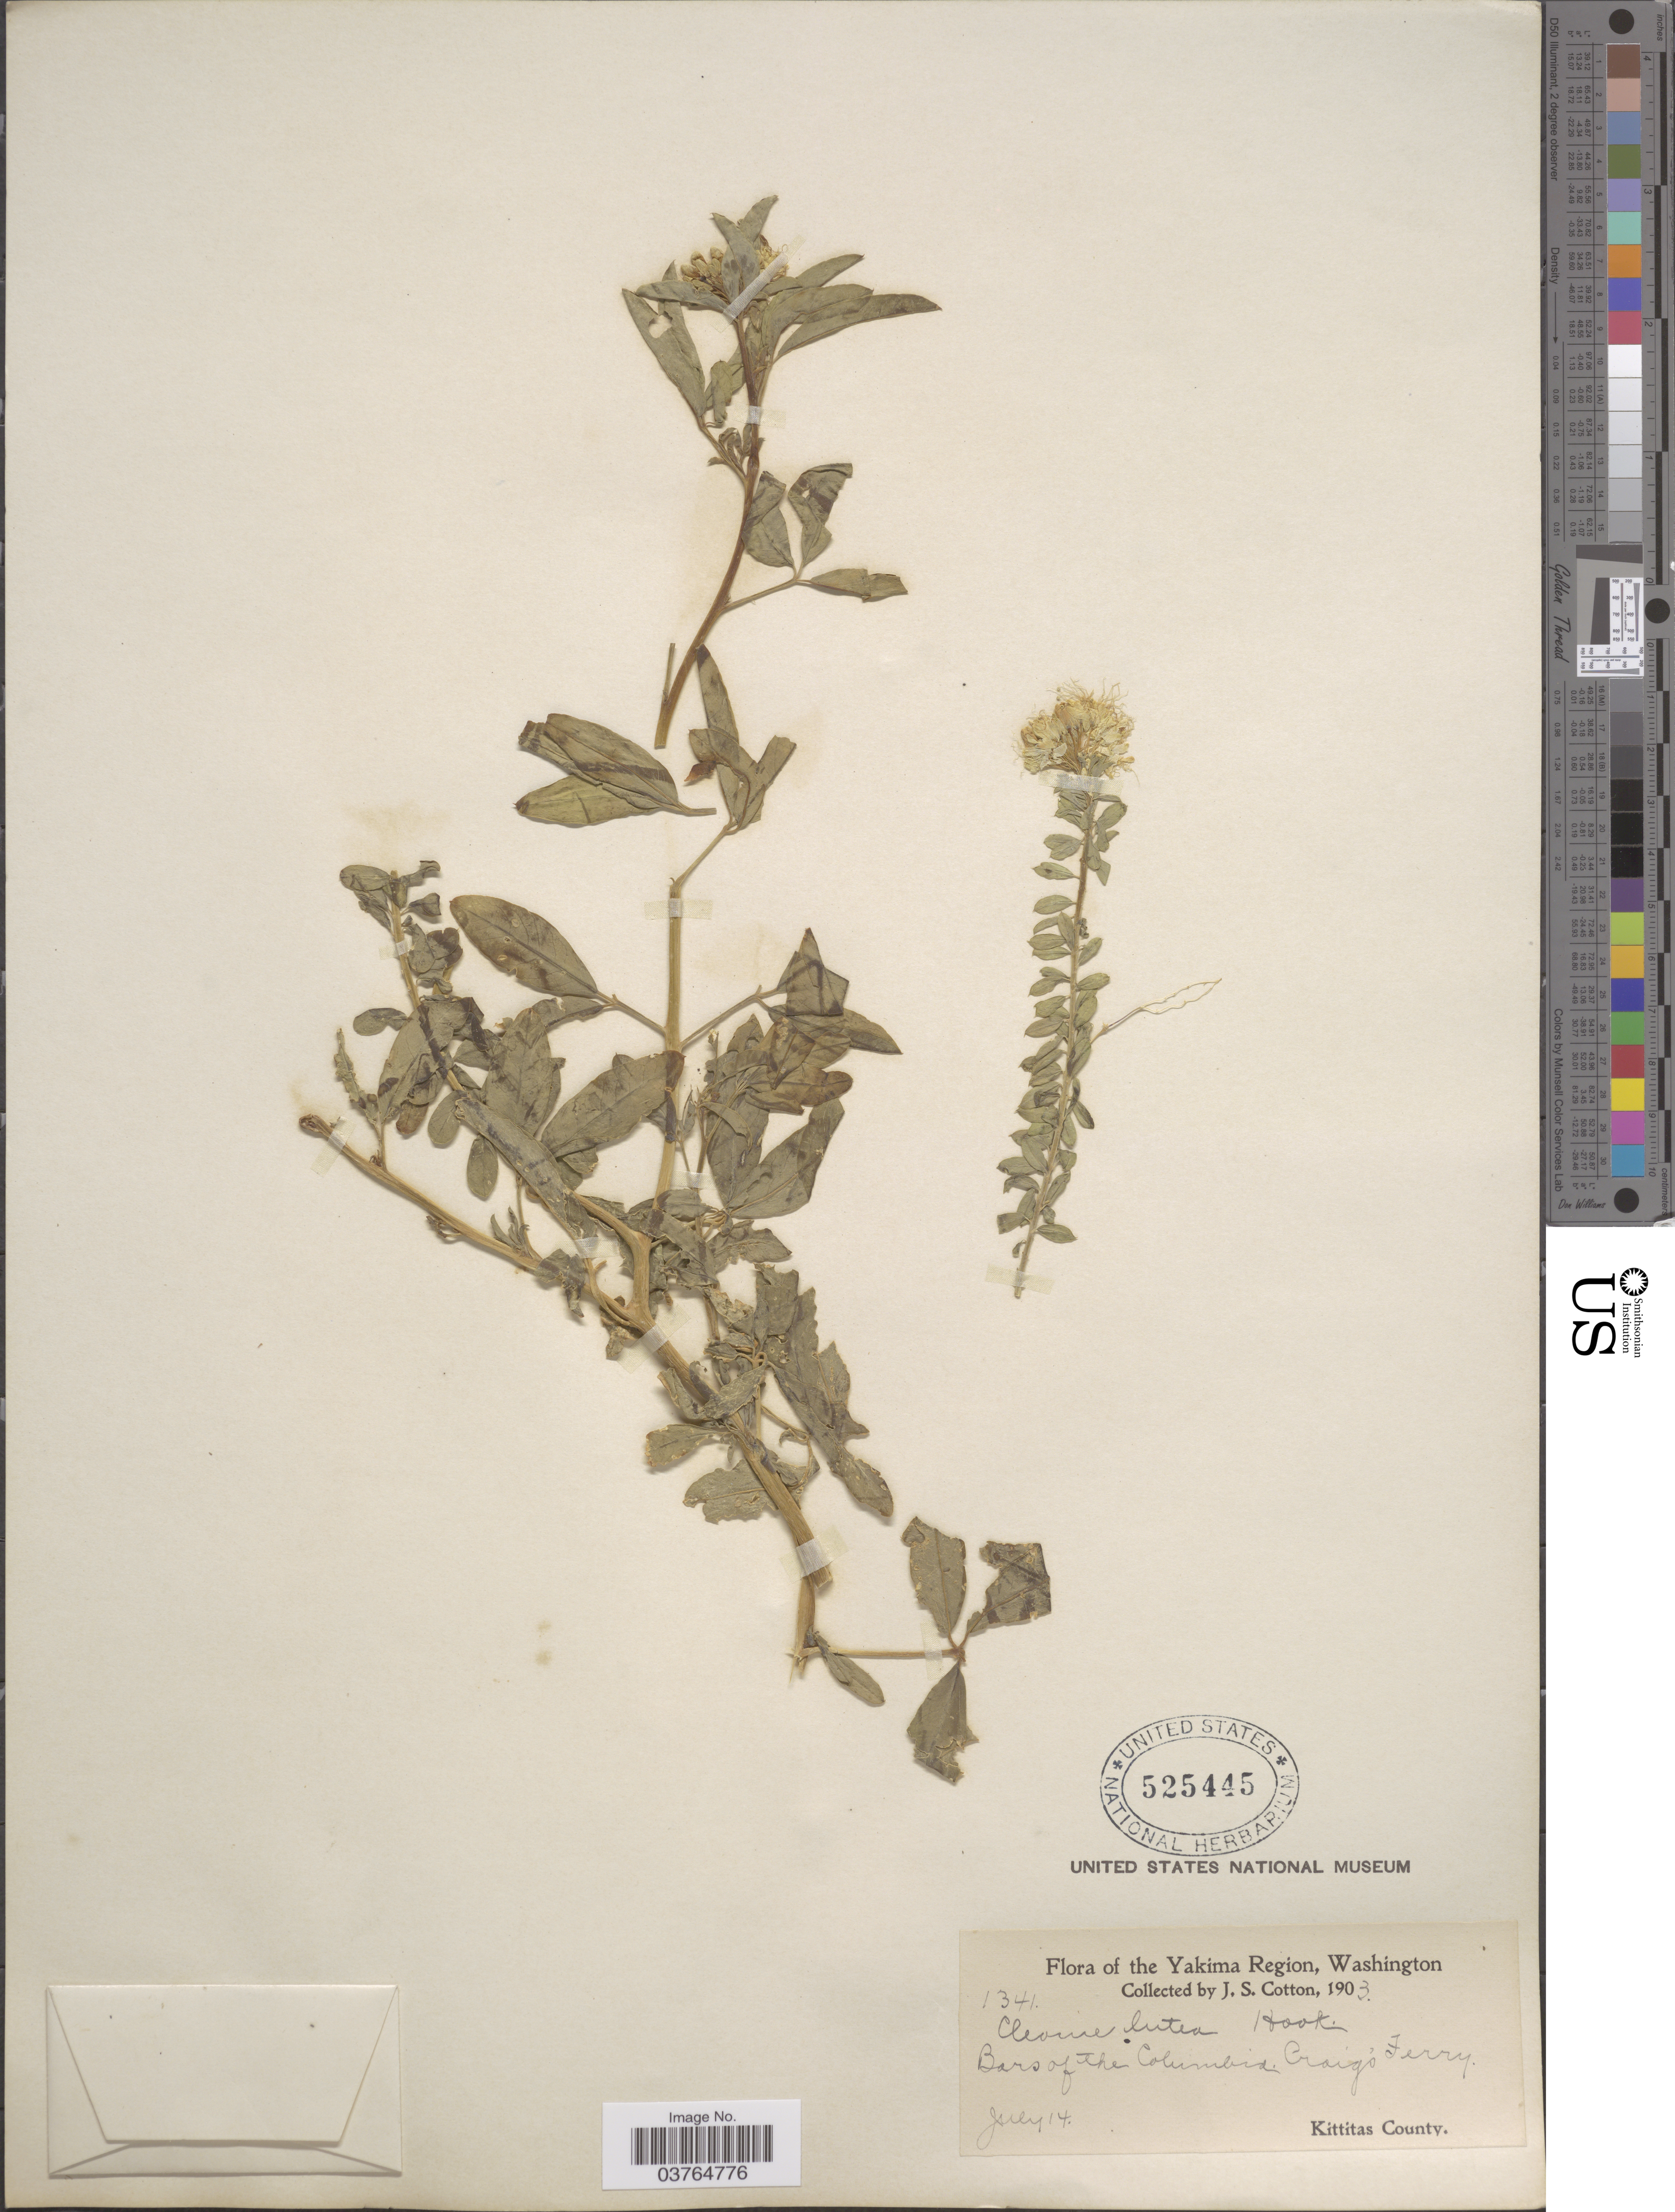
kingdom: Plantae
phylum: Tracheophyta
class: Magnoliopsida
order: Brassicales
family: Cleomaceae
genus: Cleomella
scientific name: Cleomella lutea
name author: (Hook.) Roalson & J.C. Hall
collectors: J. S. Cotton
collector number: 1341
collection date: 1903-07-14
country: United States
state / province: Washington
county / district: Kittitas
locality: The Yakima Region, Bars of The Columbia Craig's Ferry, Kittitas County.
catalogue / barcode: US 525445